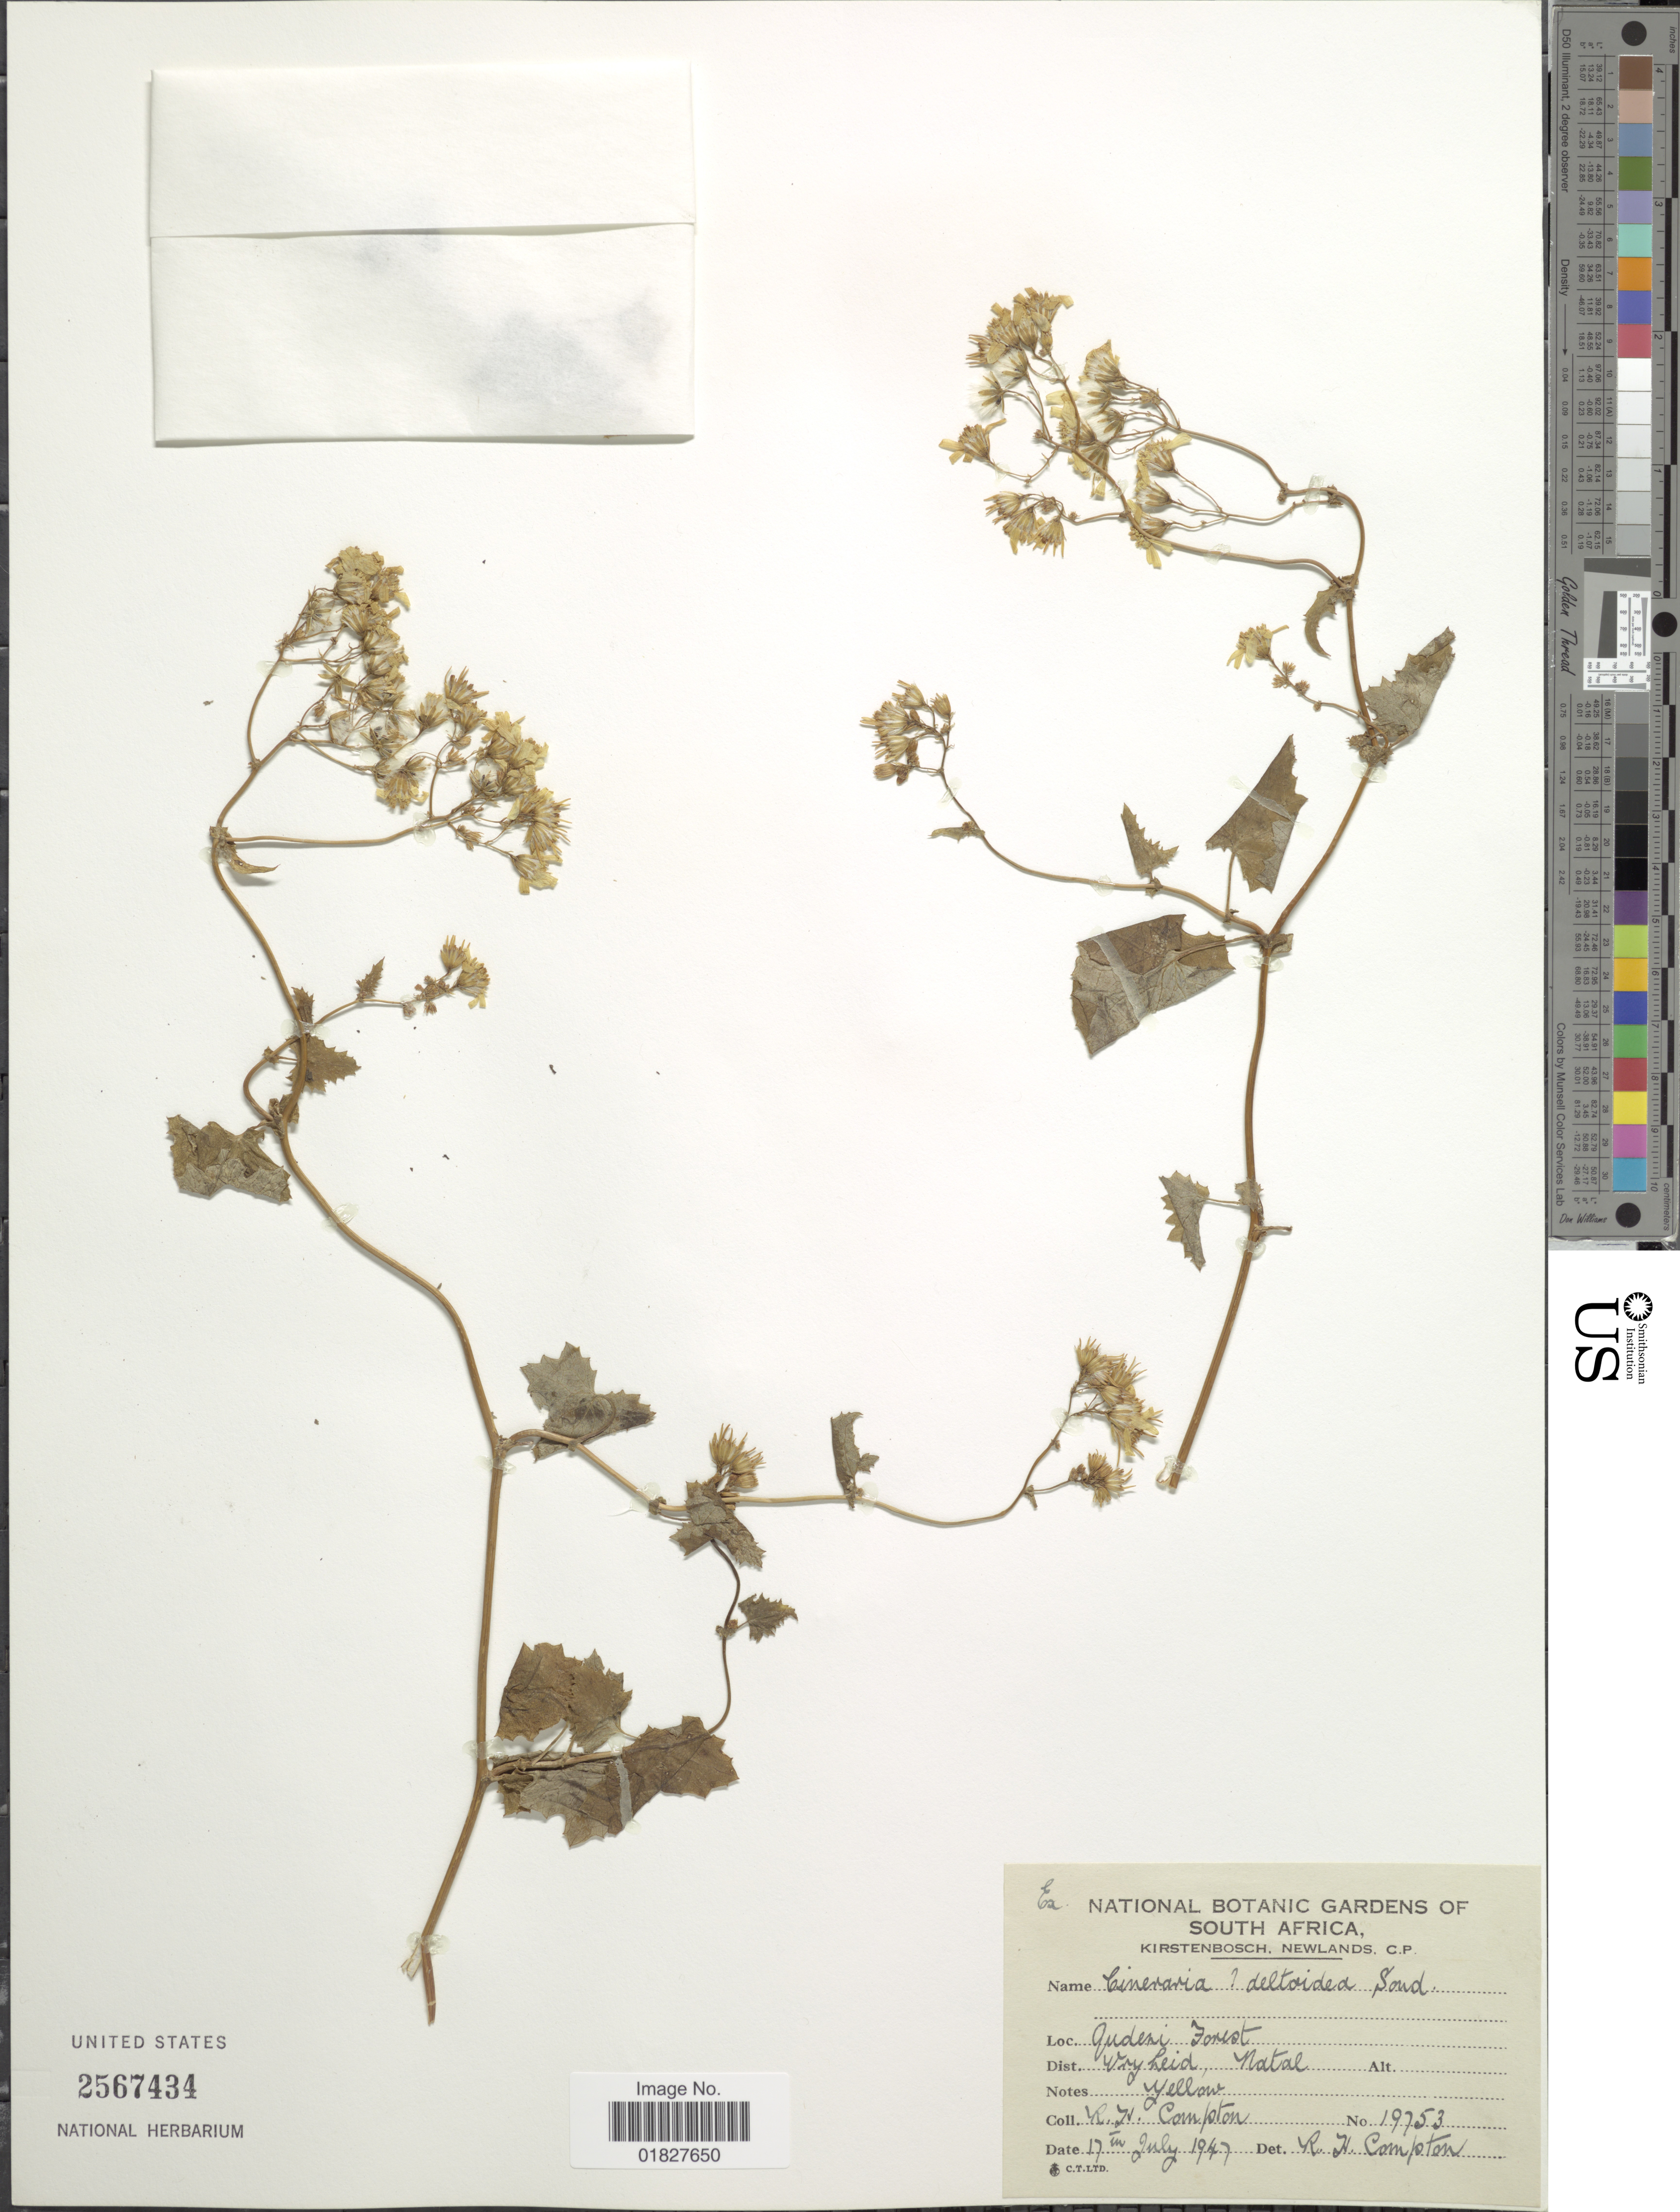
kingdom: Plantae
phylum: Tracheophyta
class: Magnoliopsida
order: Asterales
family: Asteraceae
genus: Cineraria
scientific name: Cineraria deltoidea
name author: Sond.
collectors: R. H. Compton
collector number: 19753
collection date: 1947-07-17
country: South Africa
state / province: KwaZulu-Natal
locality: Quderi Forest, Dist. Vryheid, Natal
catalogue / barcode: US 2567434